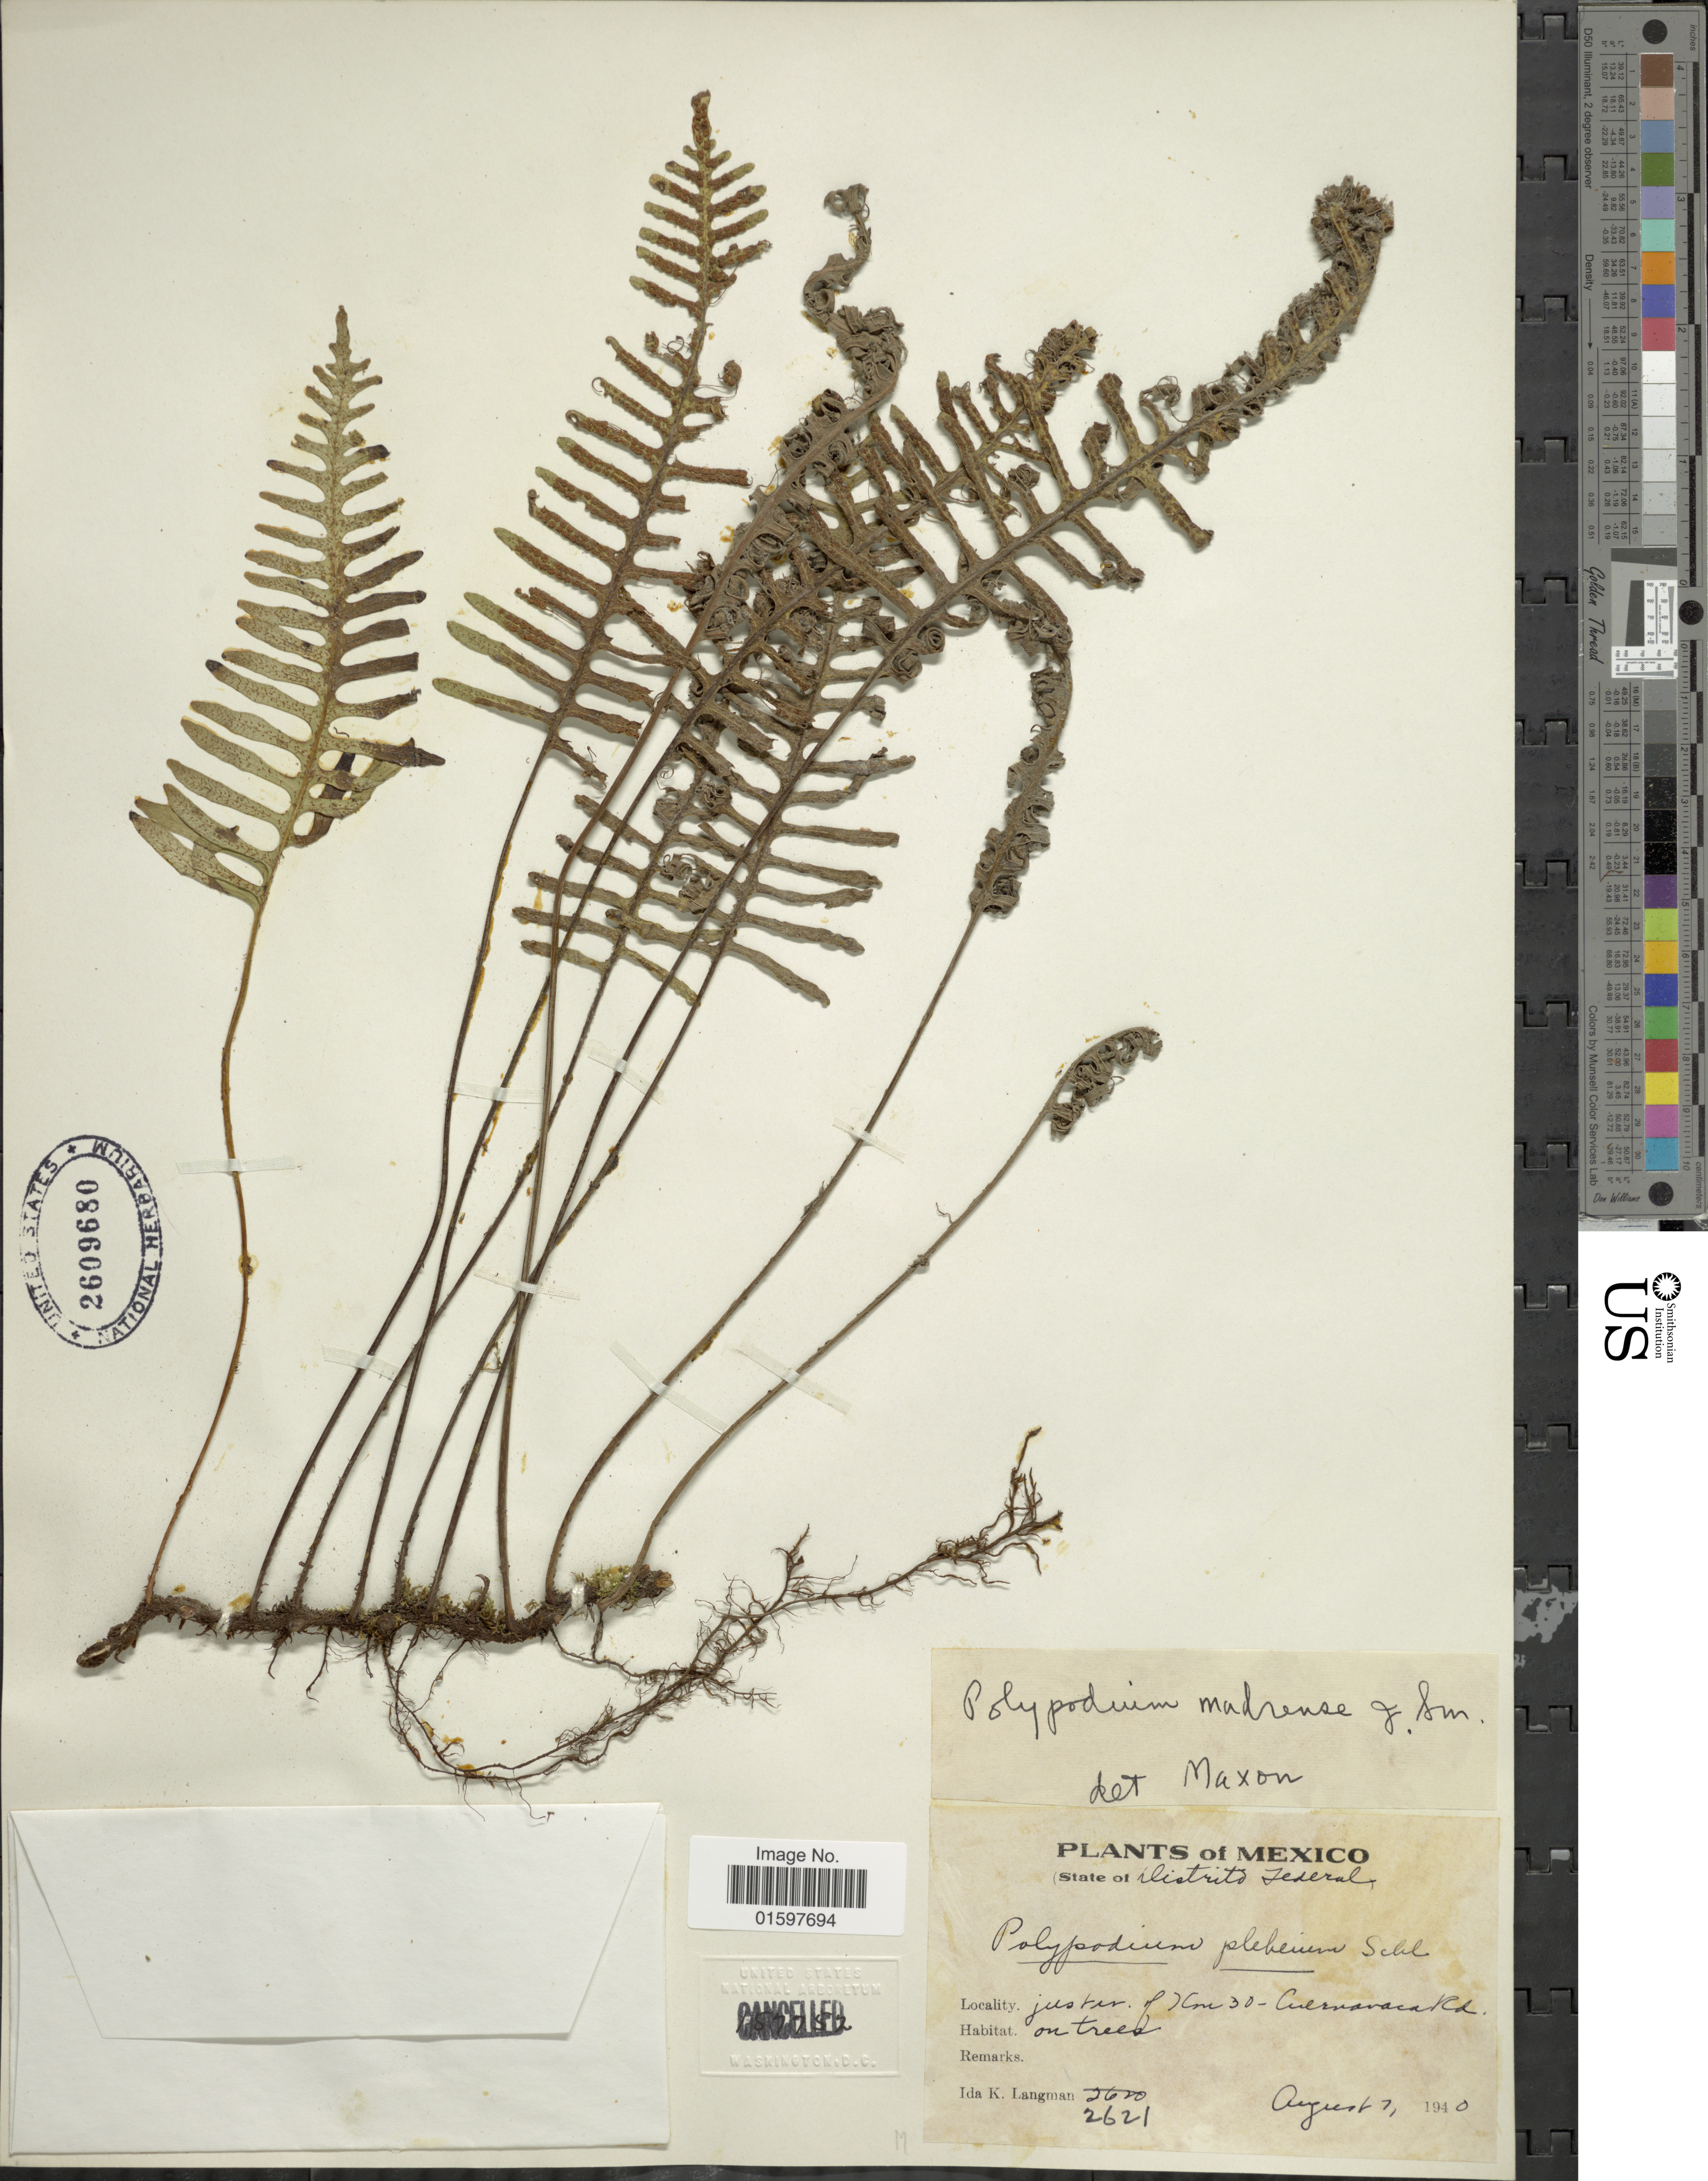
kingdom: Plantae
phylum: Tracheophyta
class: Polypodiopsida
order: Polypodiales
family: Polypodiaceae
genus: Pleopeltis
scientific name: Pleopeltis madrense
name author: (J. Sm.) A.R. Sm. & Tejero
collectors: I. K. Langman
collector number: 2621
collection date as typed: t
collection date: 1940-08-01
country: Mexico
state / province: Distrito Federal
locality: On trees, just w. of km. 30 - Cuernavaca Rd.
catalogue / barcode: US 2609680